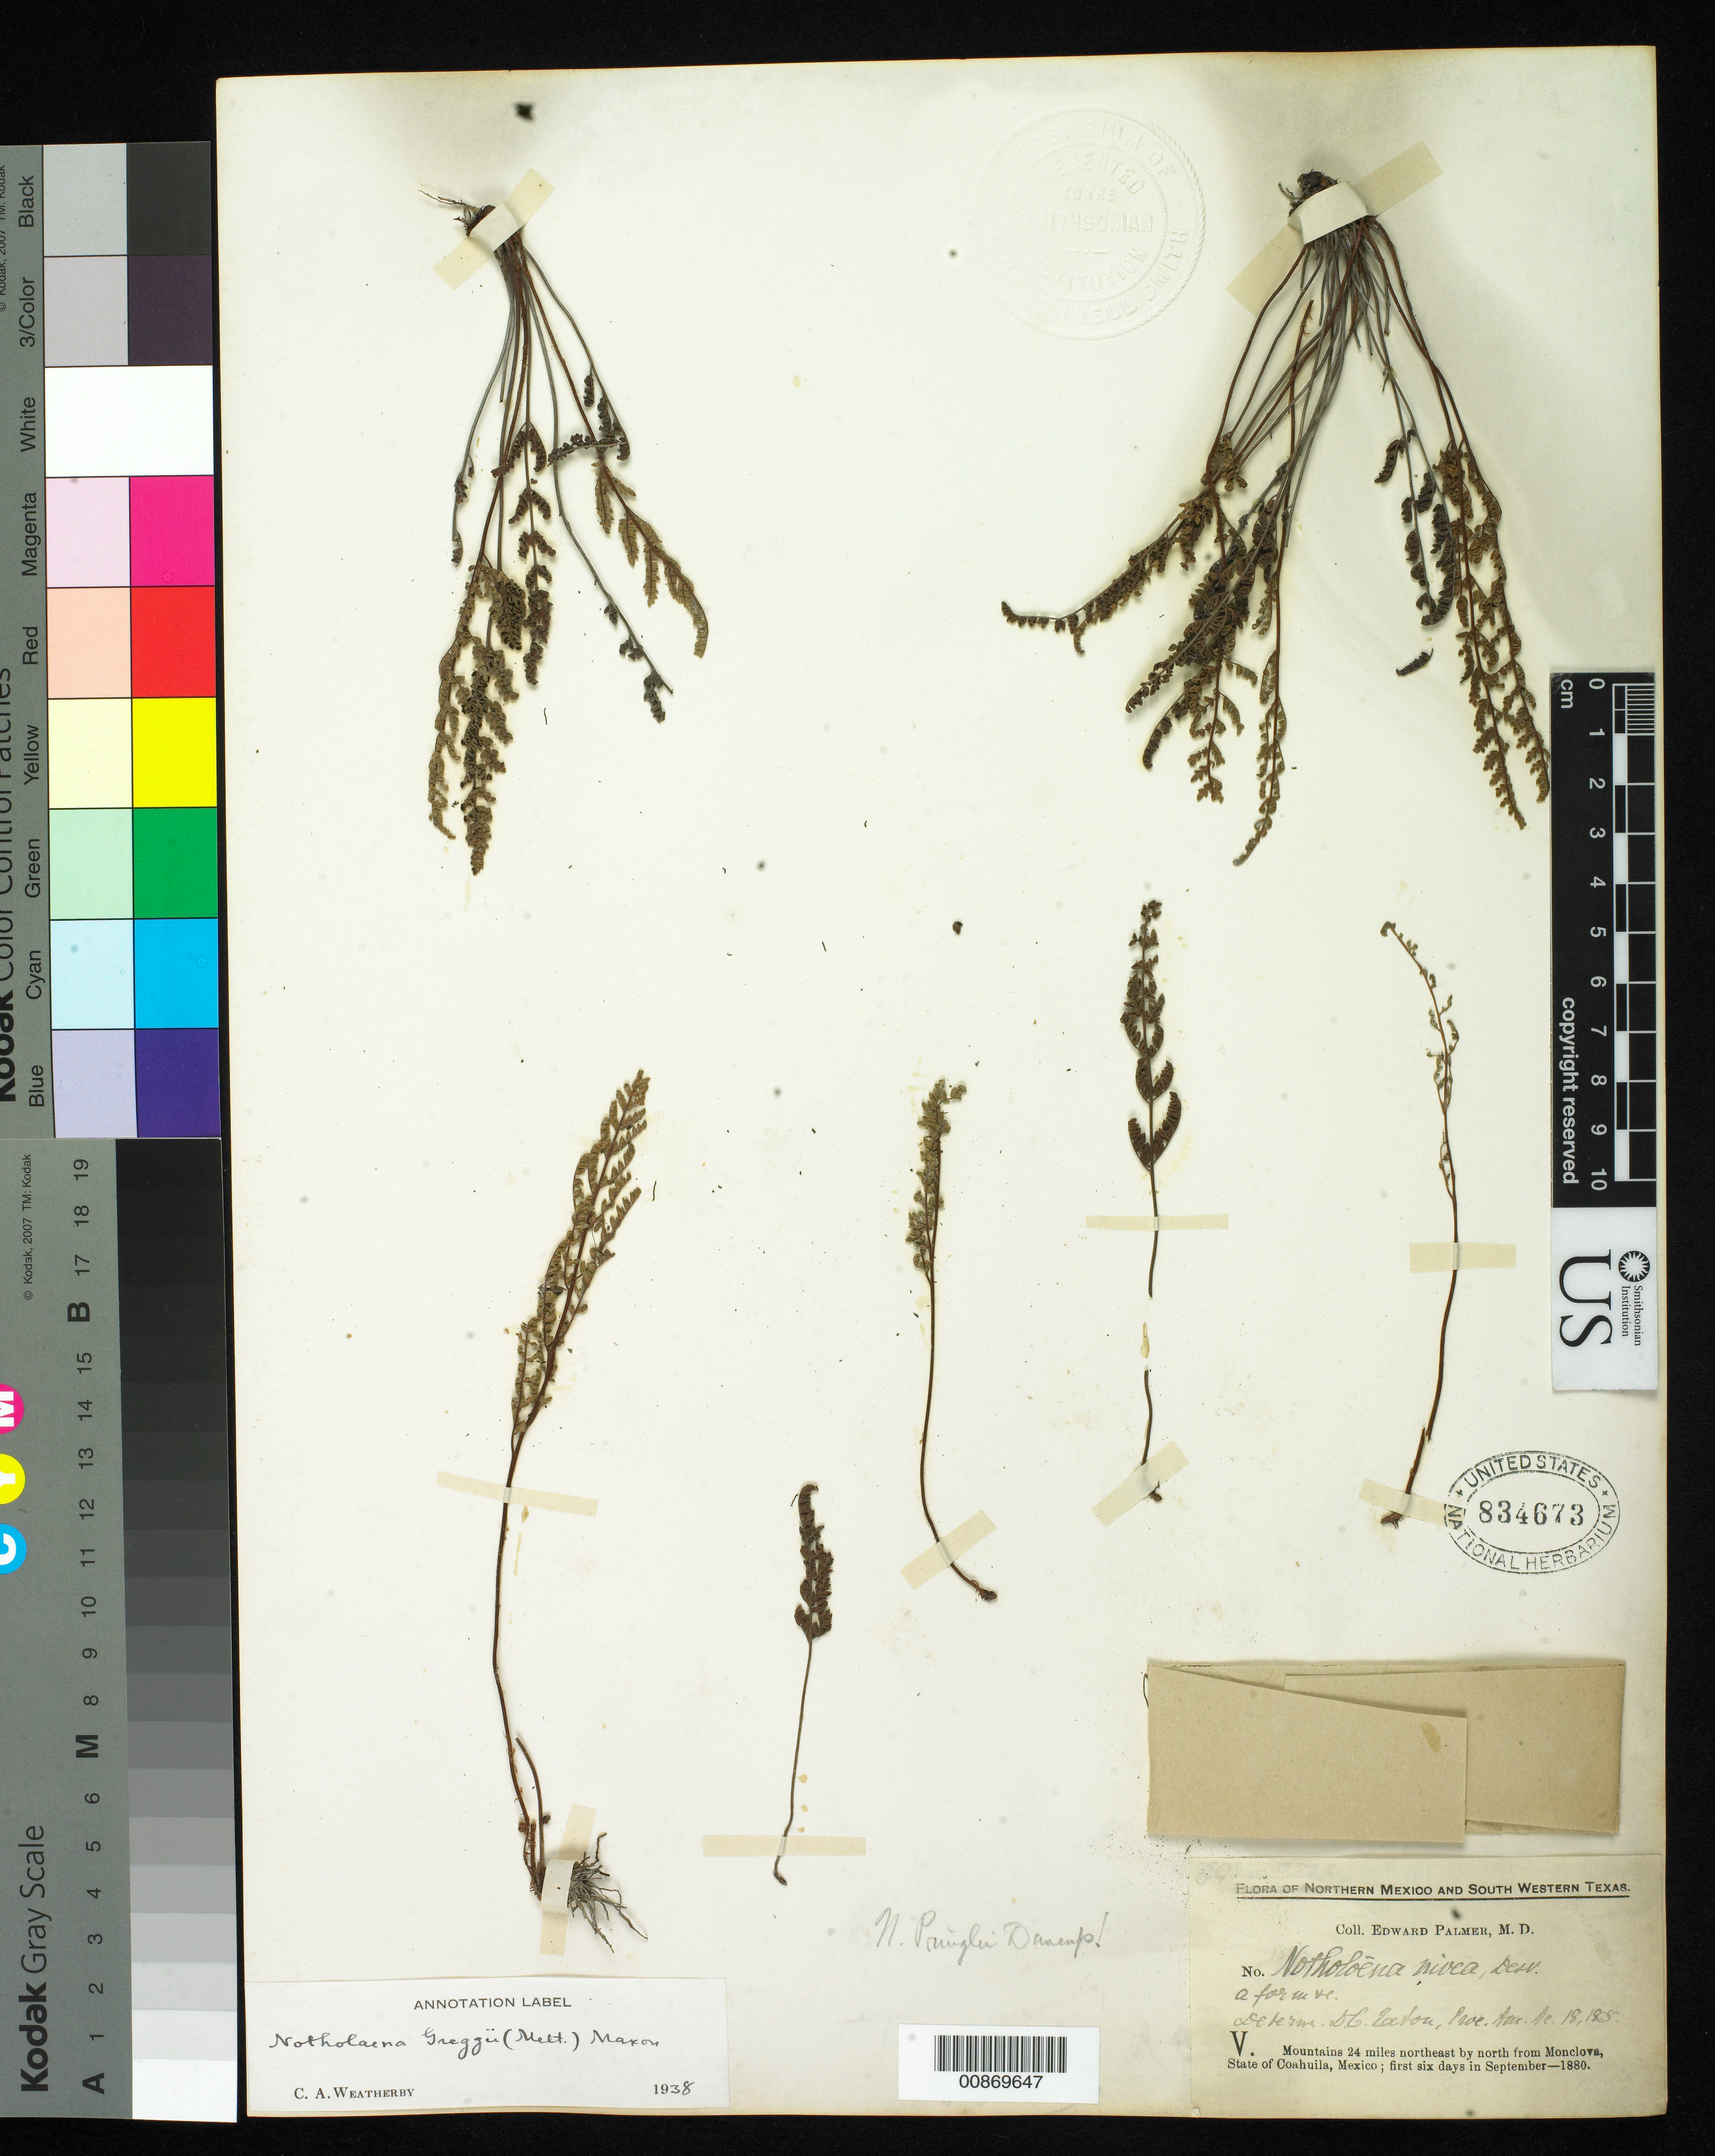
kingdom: Plantae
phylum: Tracheophyta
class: Polypodiopsida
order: Polypodiales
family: Pteridaceae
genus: Notholaena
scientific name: Notholaena greggii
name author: (Mett.) Maxon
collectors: E. Palmer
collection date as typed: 01 Sep 1880 to 06 Sep 1880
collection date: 1880-09-01/1880-09-06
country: Mexico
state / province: Coahuila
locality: V. Mountains 24 miles northeast by north from Monclova, Coahuila.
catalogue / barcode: US 834673